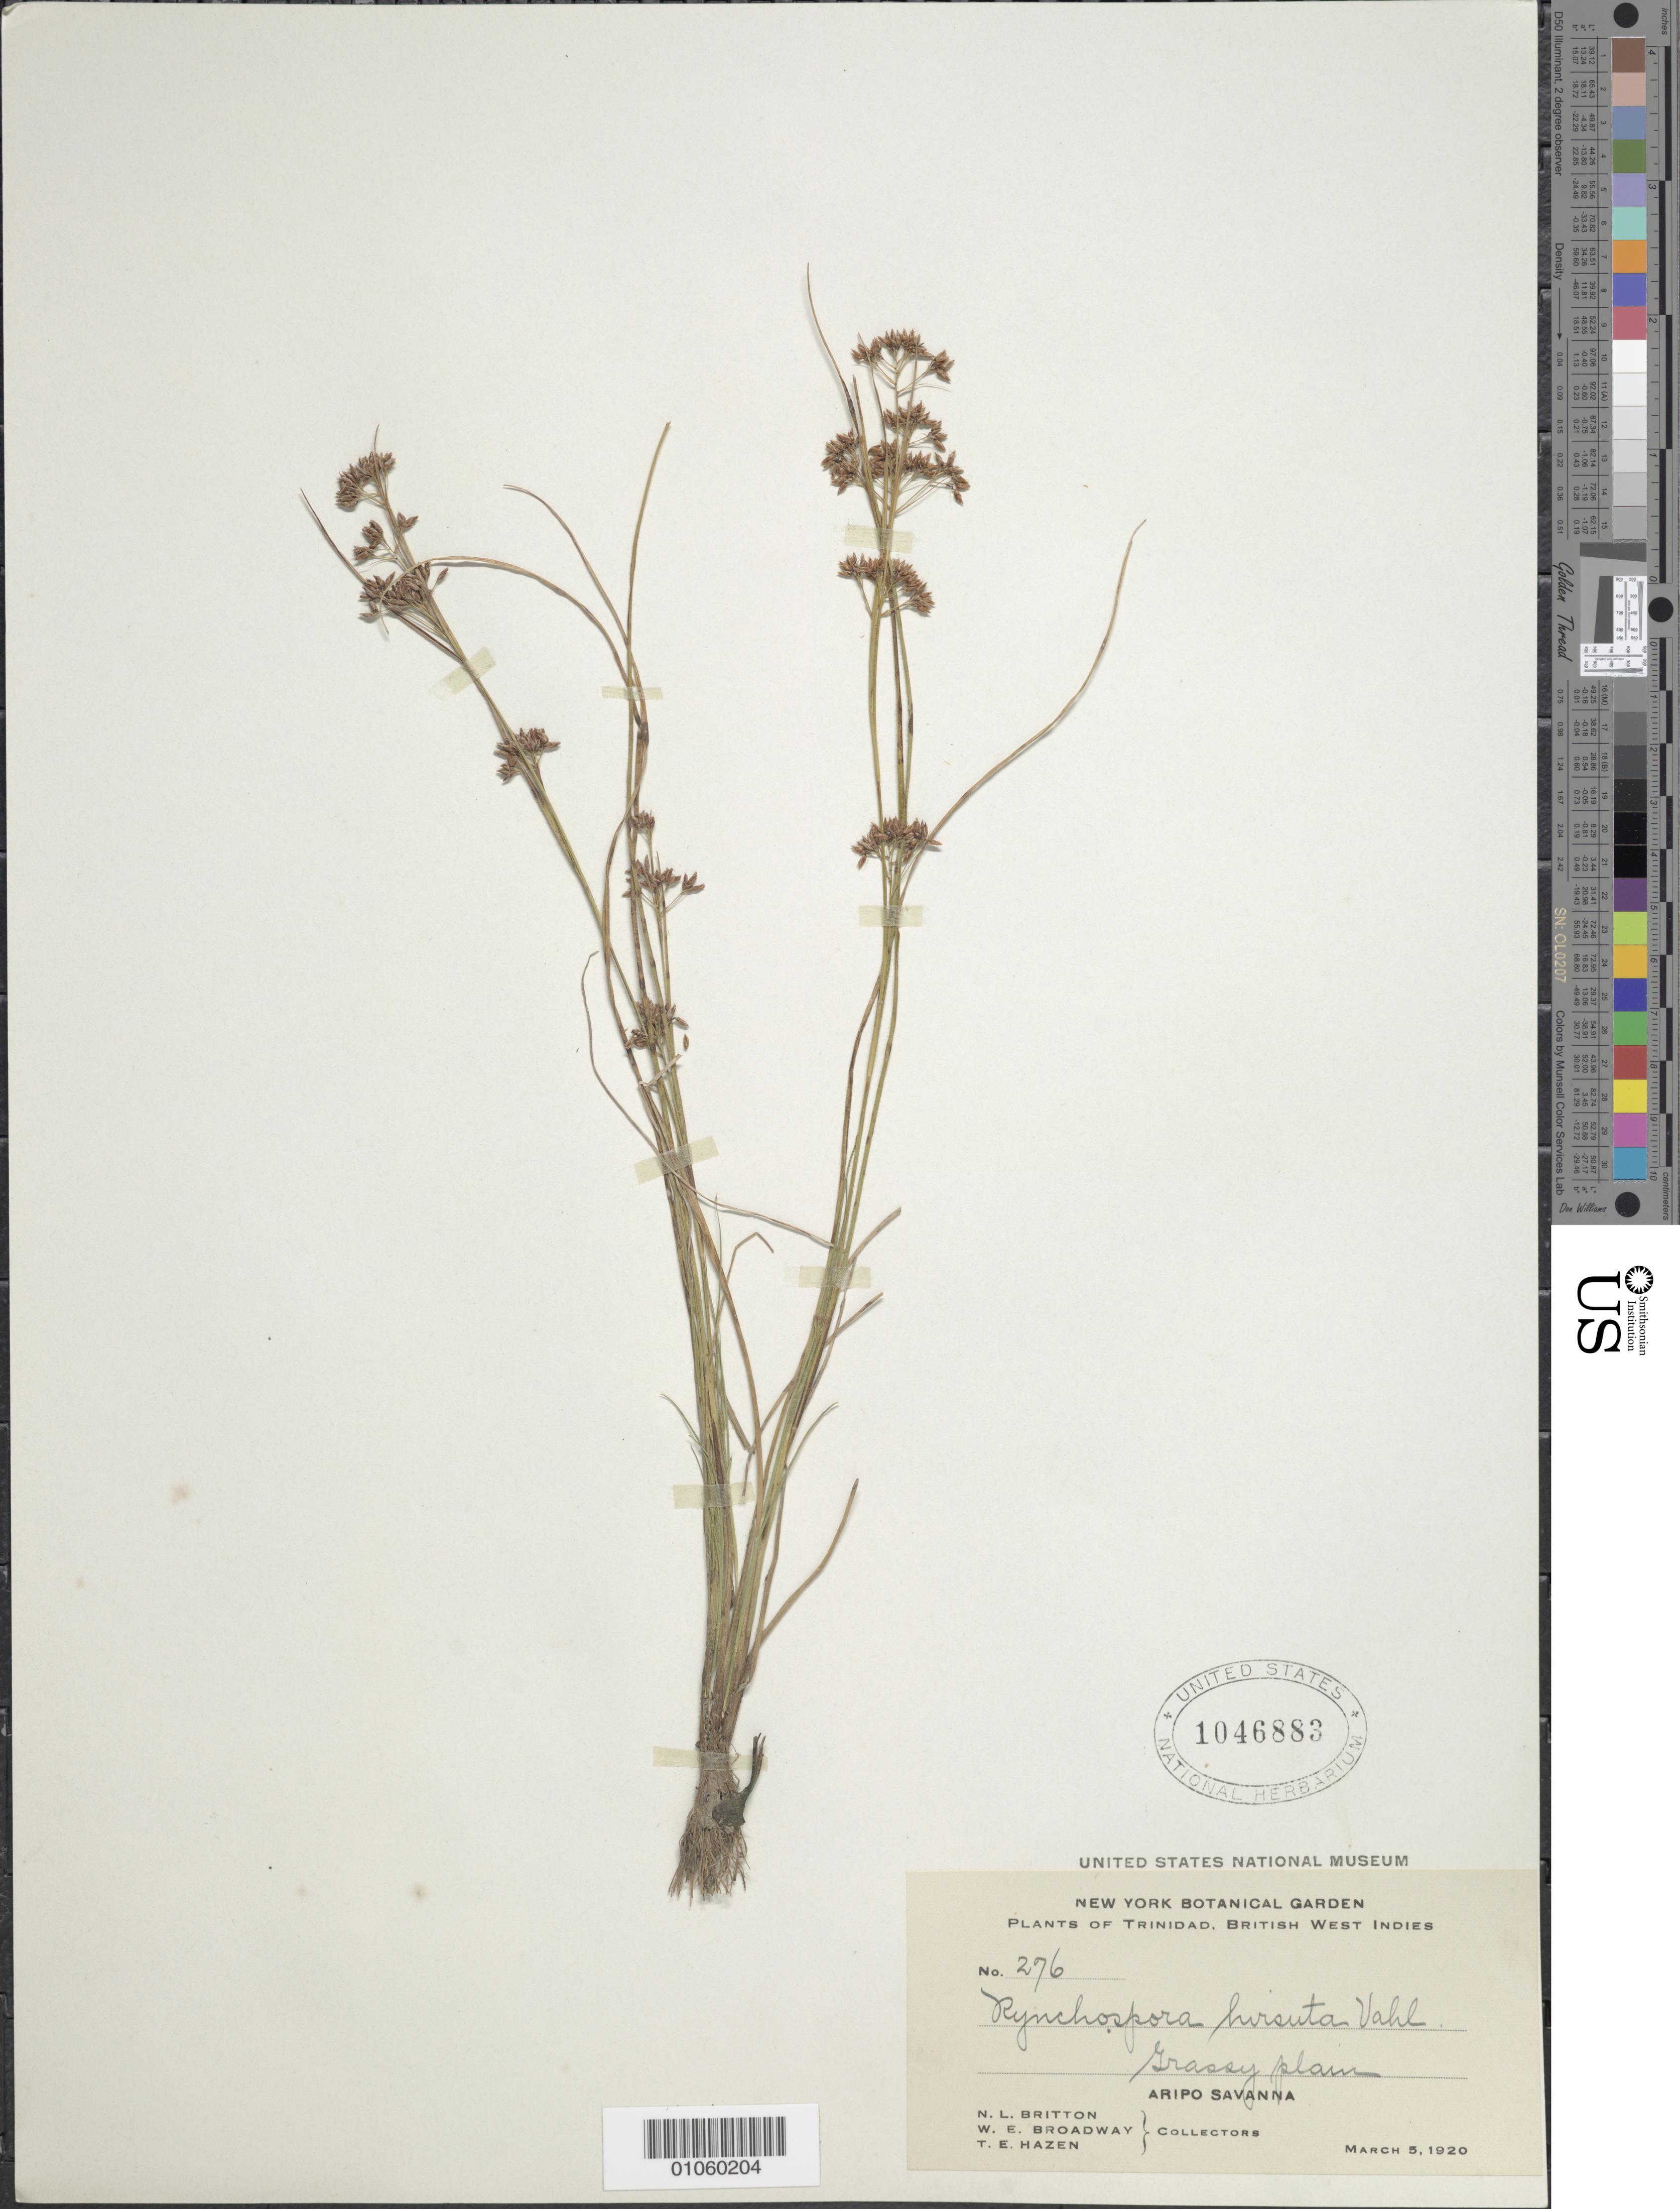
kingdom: Plantae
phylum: Tracheophyta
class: Liliopsida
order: Poales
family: Cyperaceae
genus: Rhynchospora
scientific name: Rhynchospora hirsuta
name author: (Vahl) Vahl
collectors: N. Britton, W. E. Broadway & T. E. Hazen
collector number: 276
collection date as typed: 05 Mar 1920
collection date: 1920-03-05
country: Trinidad and Tobago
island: Trinidad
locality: Aripo Savanna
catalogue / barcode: US 1046883